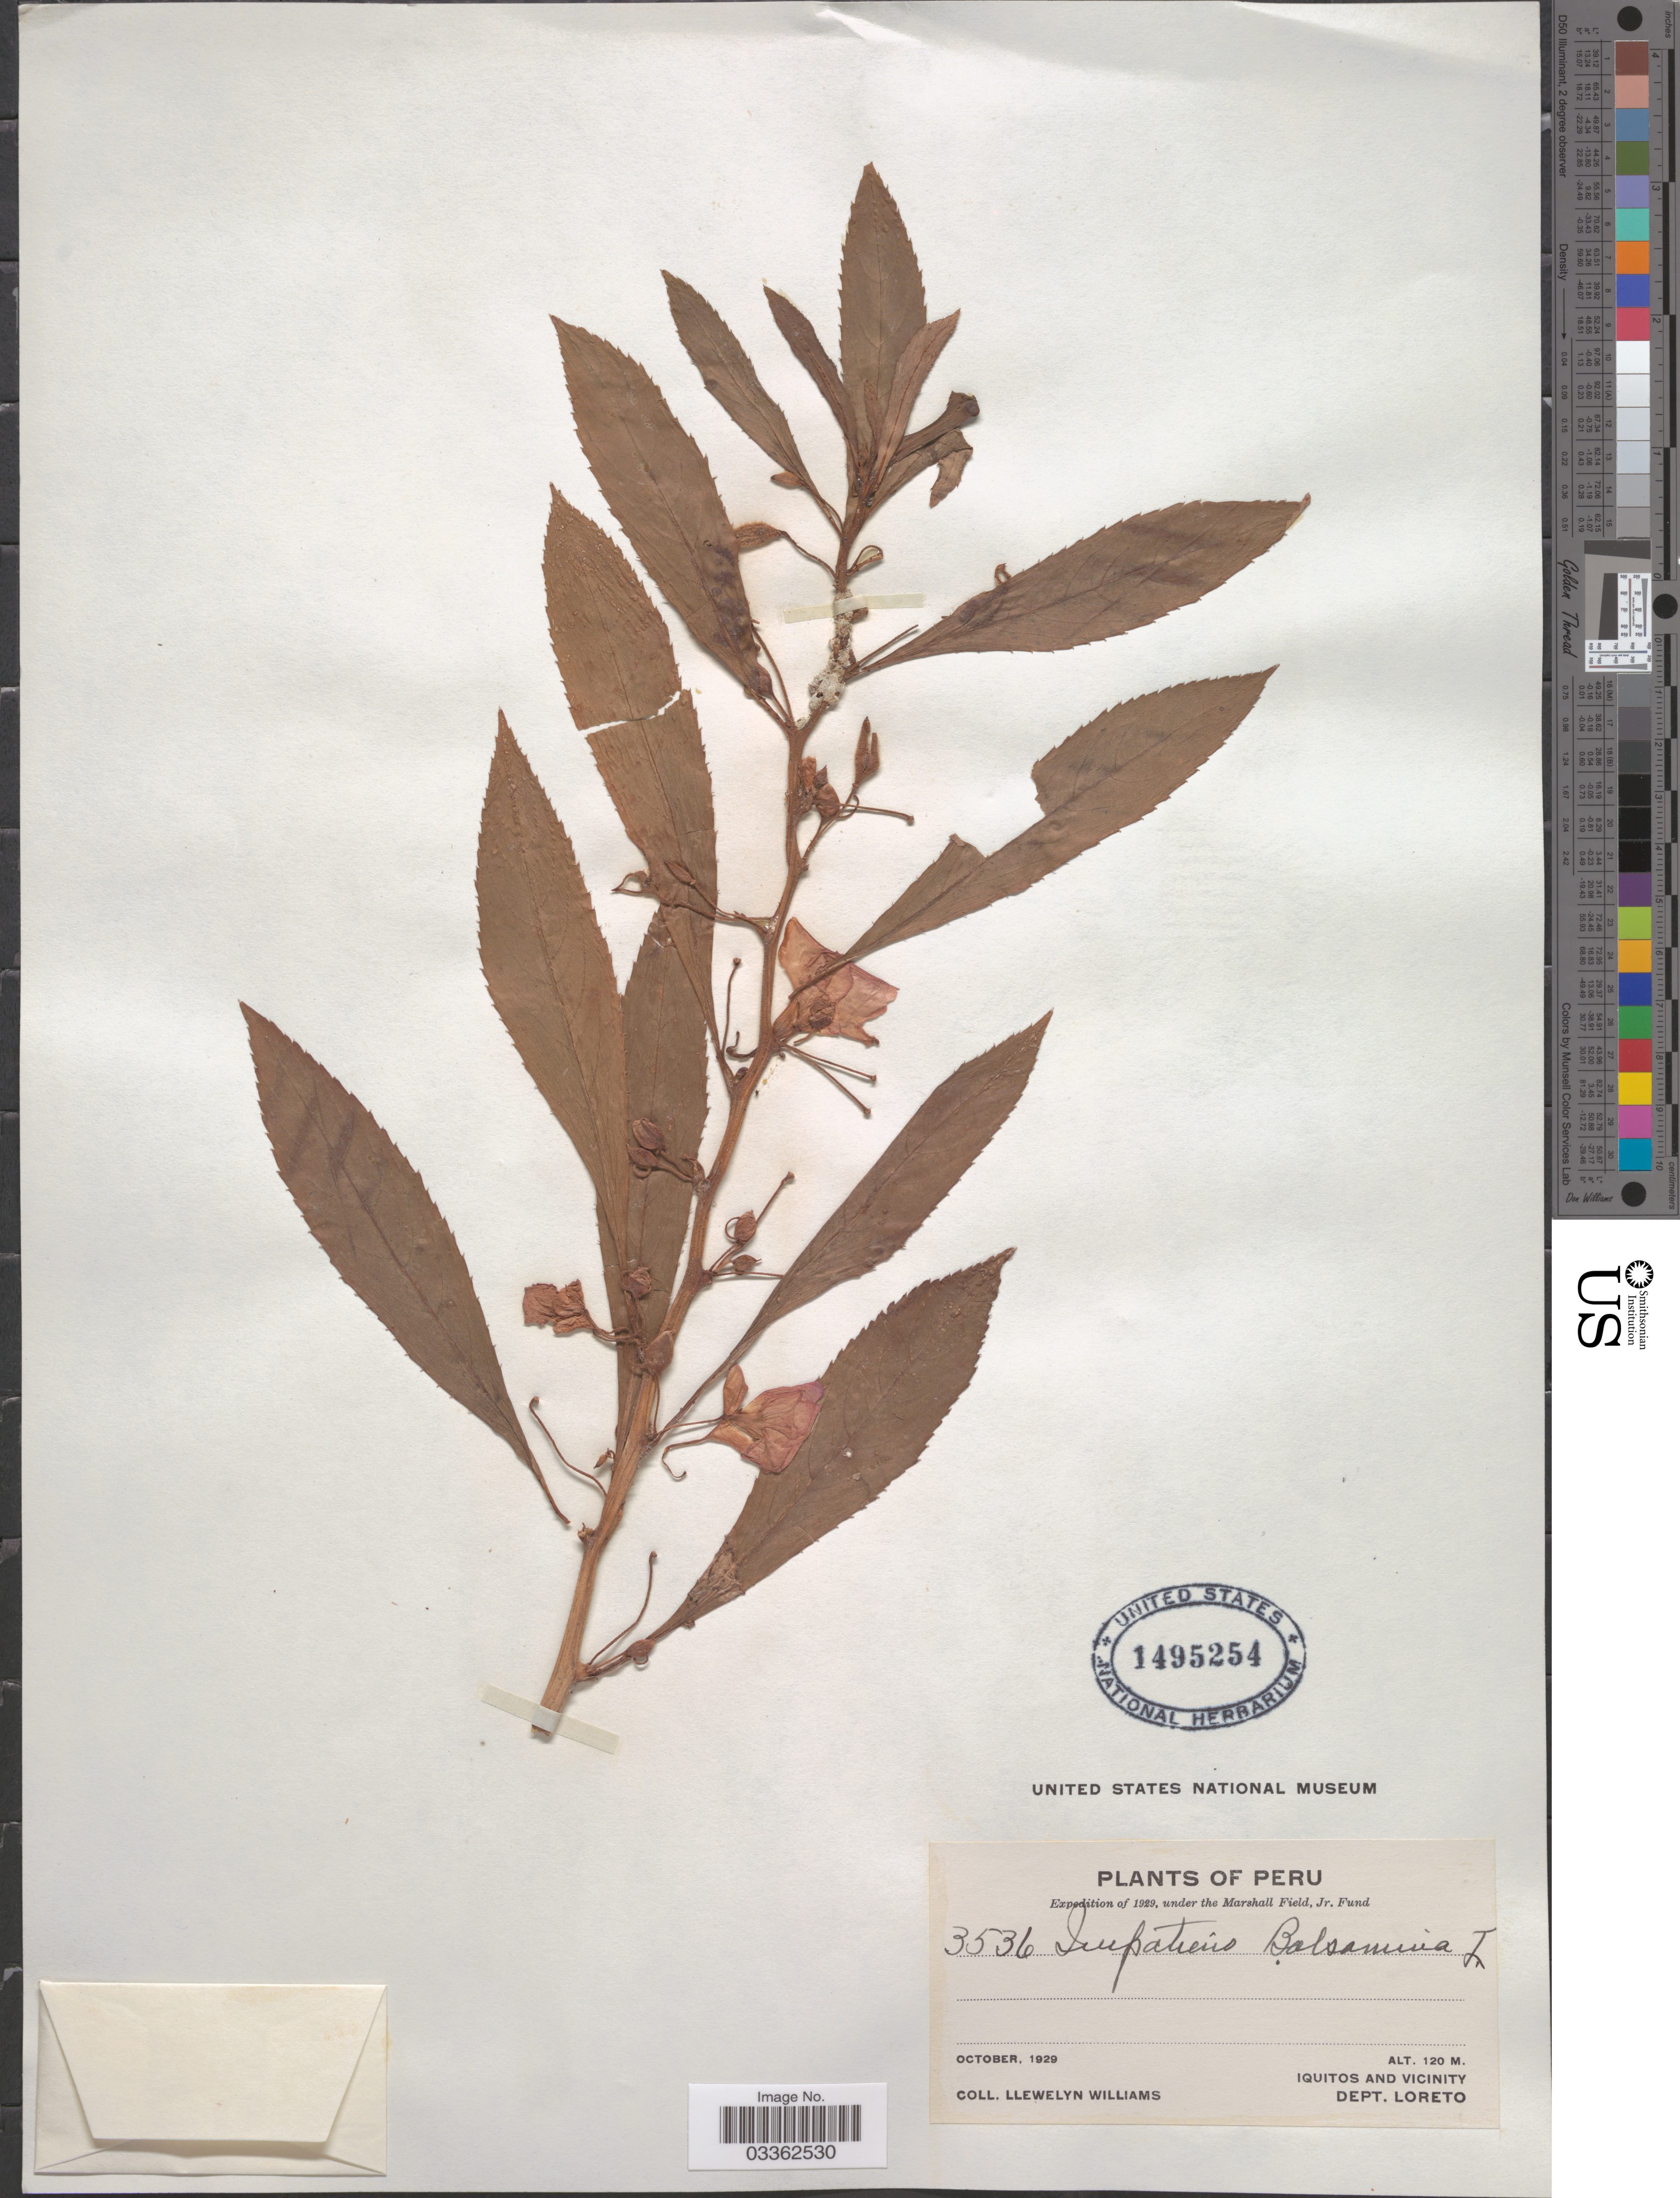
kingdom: Plantae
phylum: Tracheophyta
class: Magnoliopsida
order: Ericales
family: Balsaminaceae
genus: Impatiens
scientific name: Impatiens balsamina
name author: L.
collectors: Ll. Williams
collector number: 3536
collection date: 1929-10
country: Peru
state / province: Loreto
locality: Iquitos and vicinity.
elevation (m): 120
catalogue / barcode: US 1495254